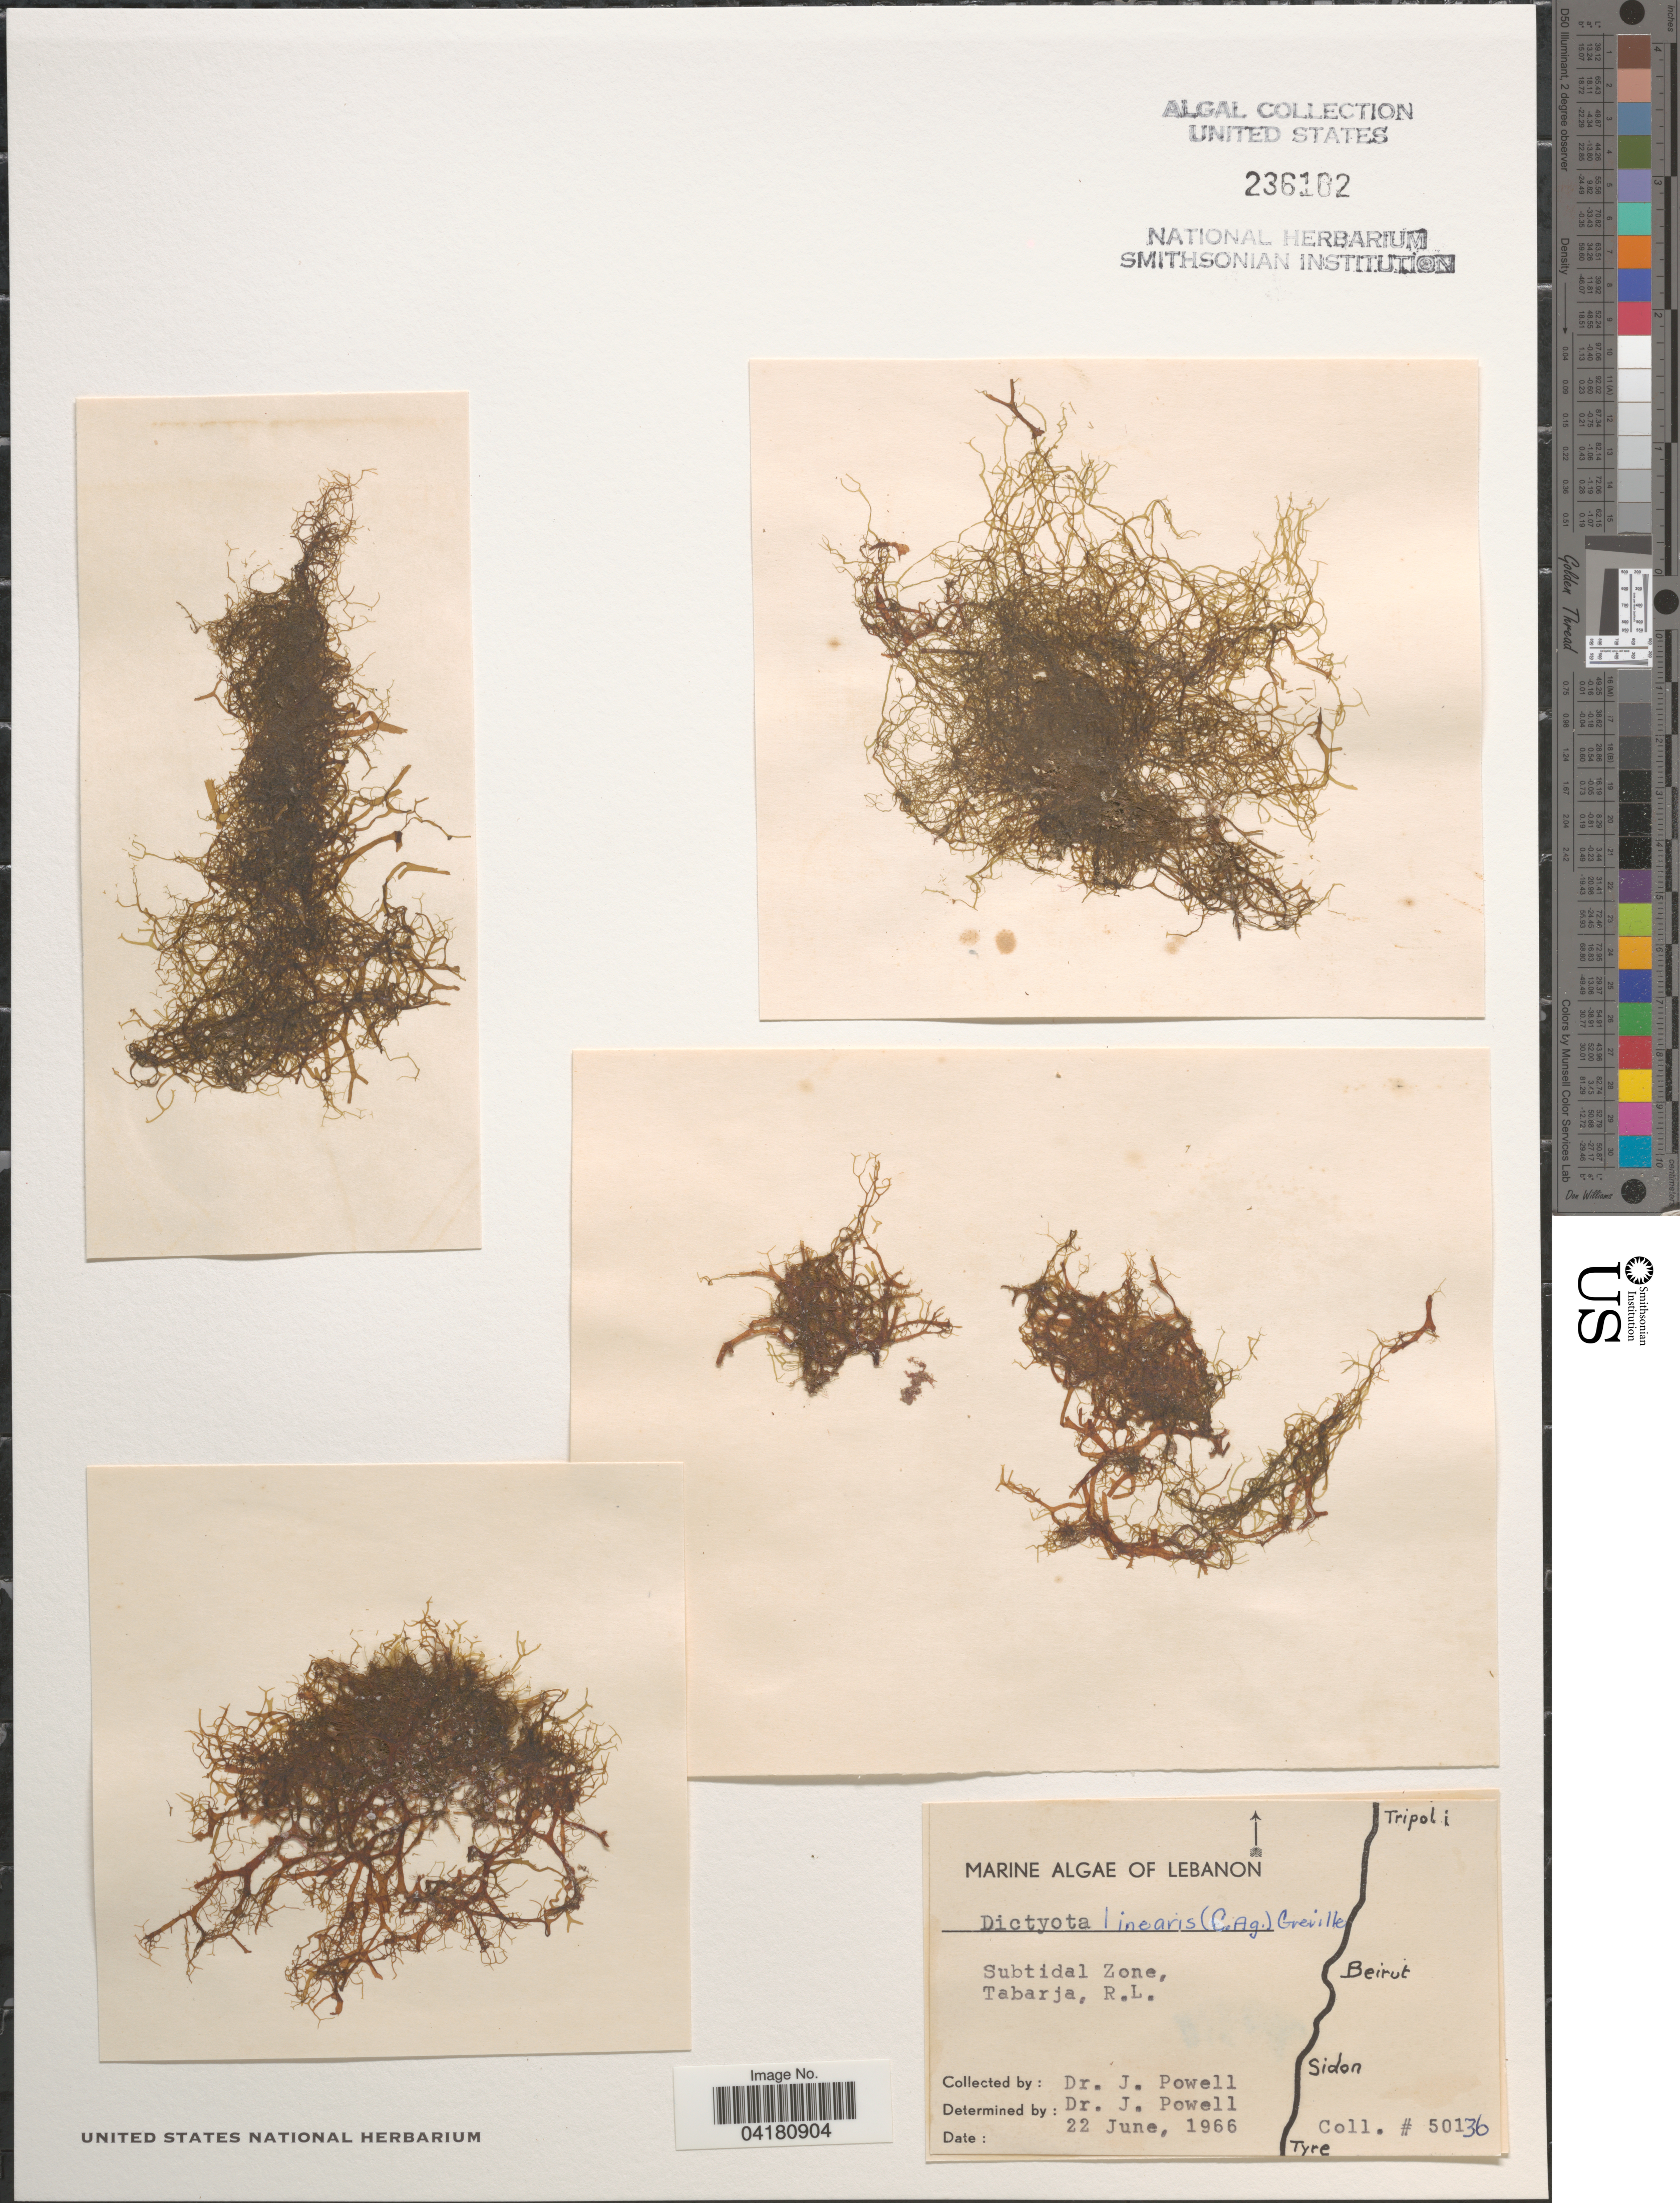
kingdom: Chromista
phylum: Ochrophyta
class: Phaeophyceae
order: Dictyotales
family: Dictyotaceae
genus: Dictyota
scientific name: Dictyota linearis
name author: (C. Agardh) Grev.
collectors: J. Powell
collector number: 50136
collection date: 1966-06-22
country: Lebanon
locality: Subtidal Zone, Tabarja, R.L.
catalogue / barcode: US 236102